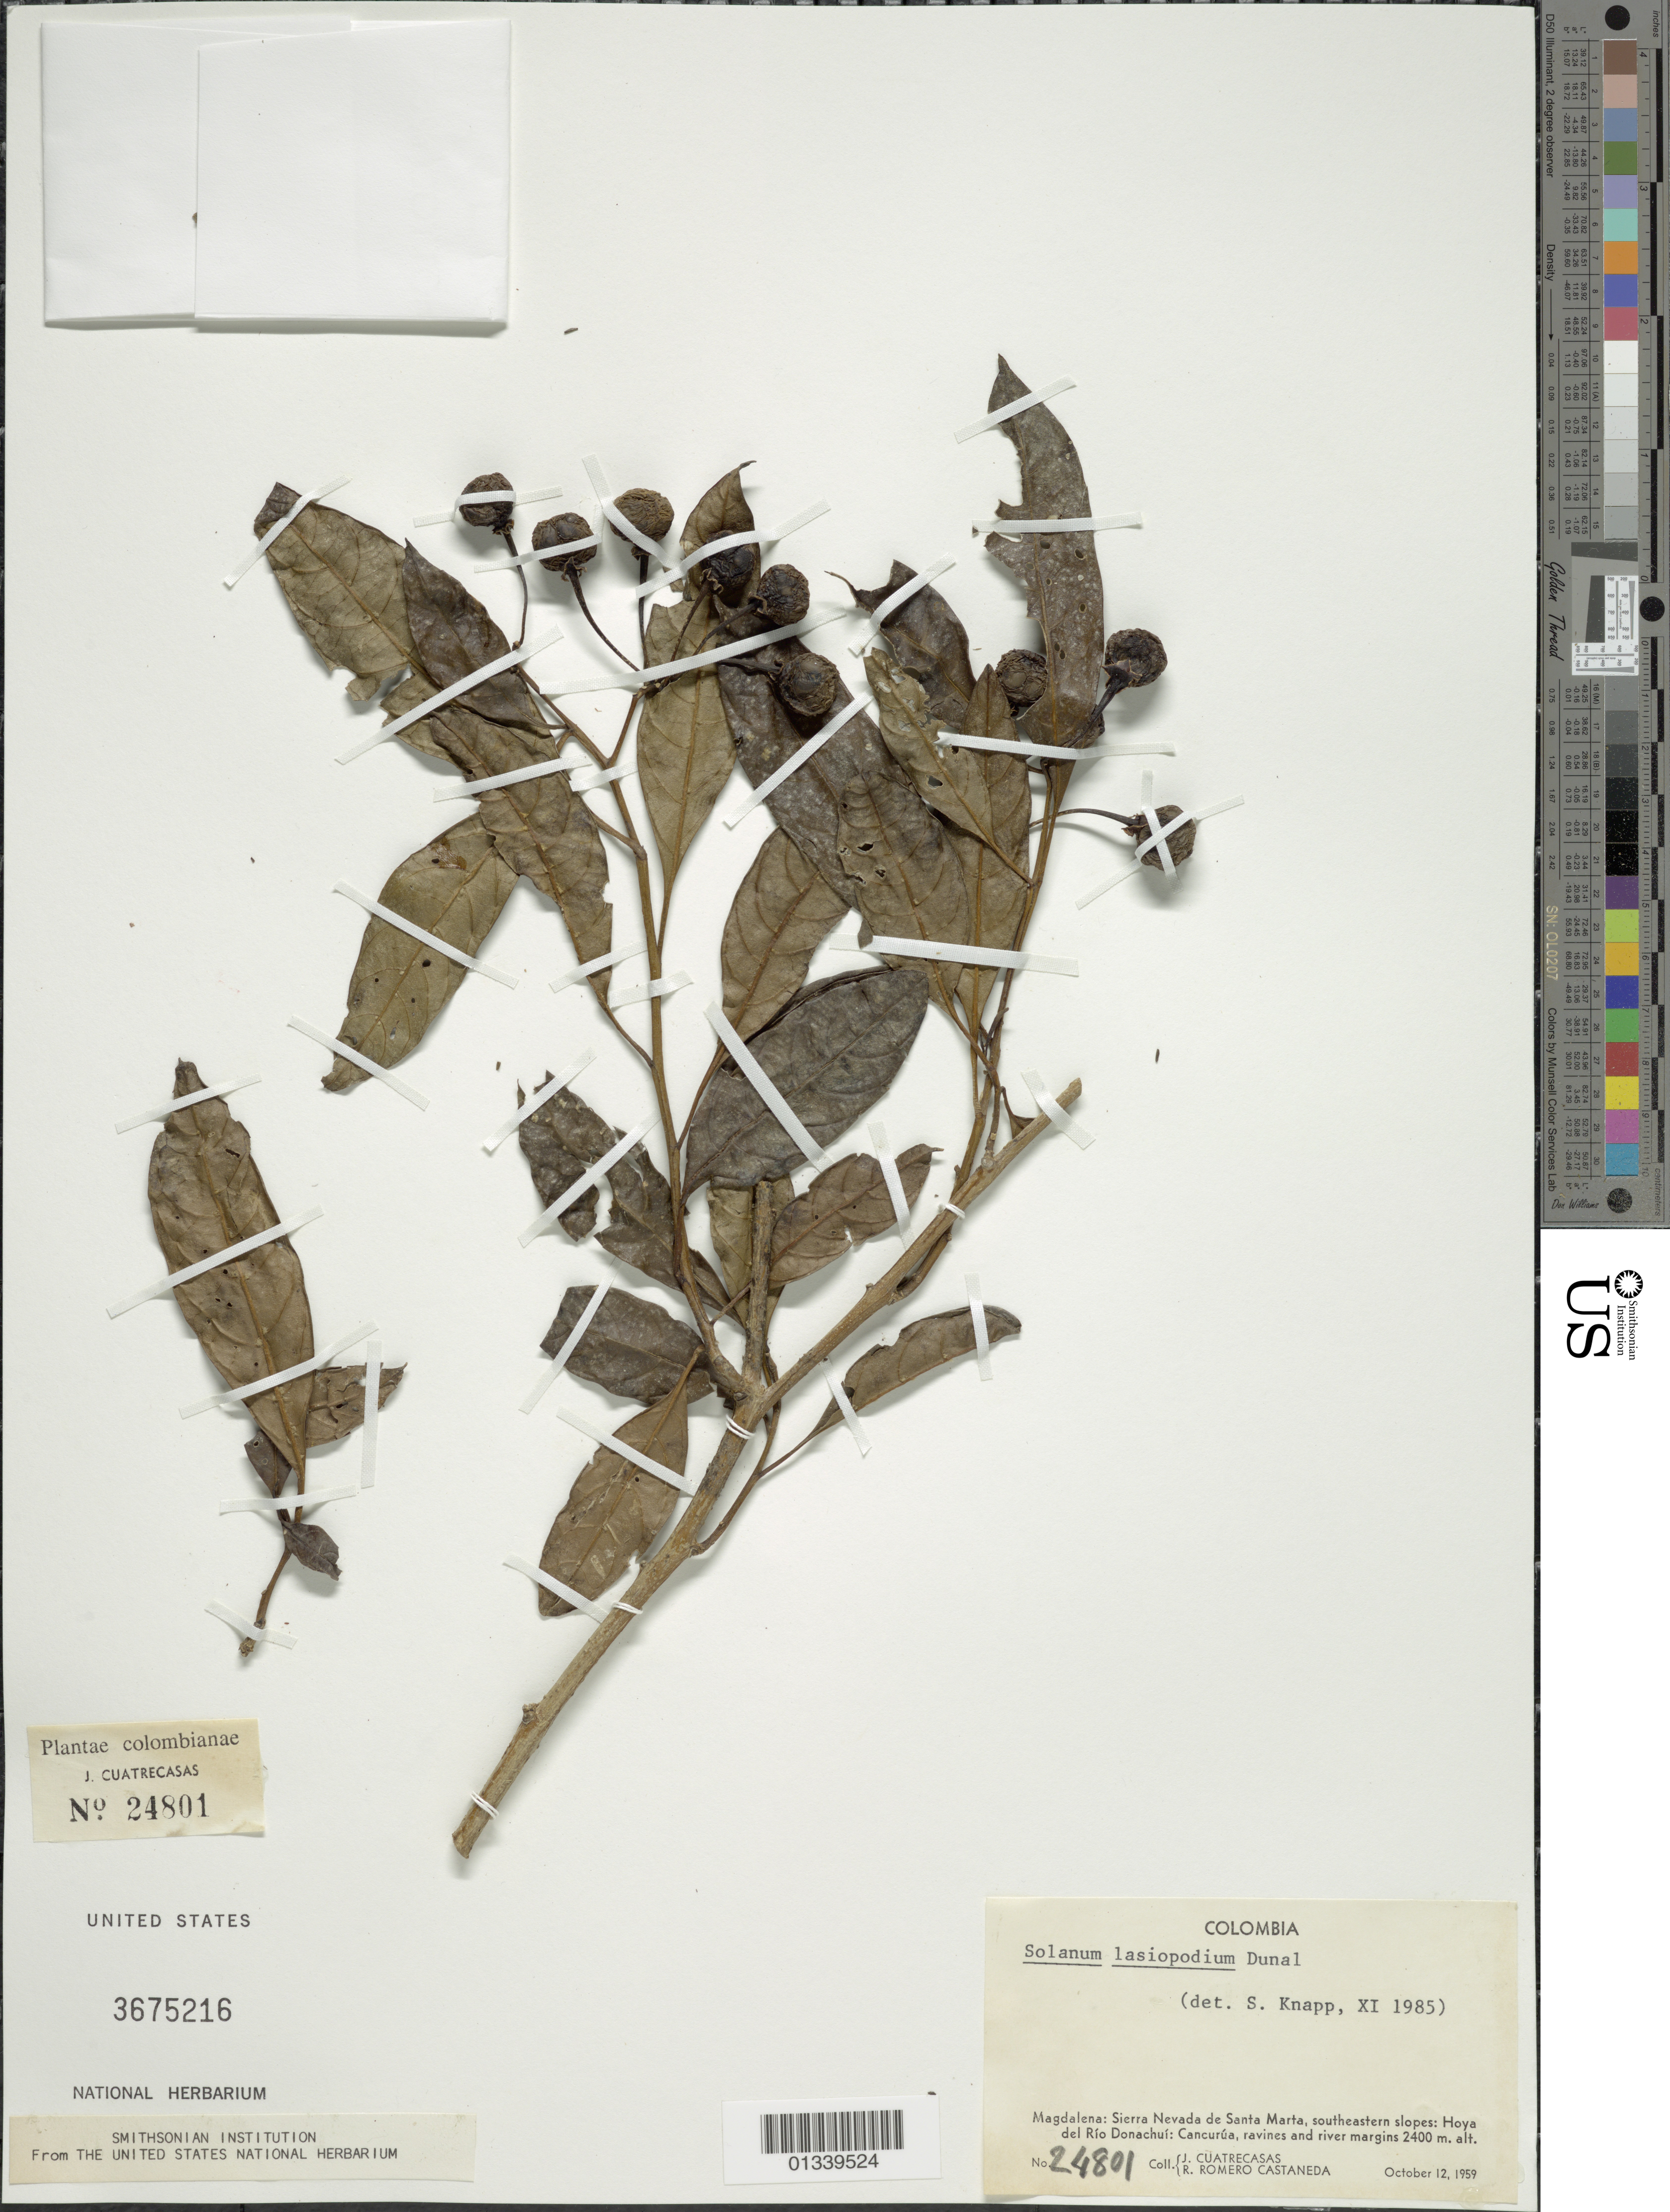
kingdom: Plantae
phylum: Tracheophyta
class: Magnoliopsida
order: Solanales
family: Solanaceae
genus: Solanum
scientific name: Solanum lasiopodium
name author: Dunst. in DC.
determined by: Knapp, S. D.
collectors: J. Cuatrecasas & R. Romero Castañeda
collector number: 24801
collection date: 1959-10-12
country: Colombia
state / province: Magdalena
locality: Sierra Nevada de Santa Marta, southeastern slopes. Hoya del Rio Donachui: Cancurua.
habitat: Ravines and river margins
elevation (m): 2400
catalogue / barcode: US 3675216